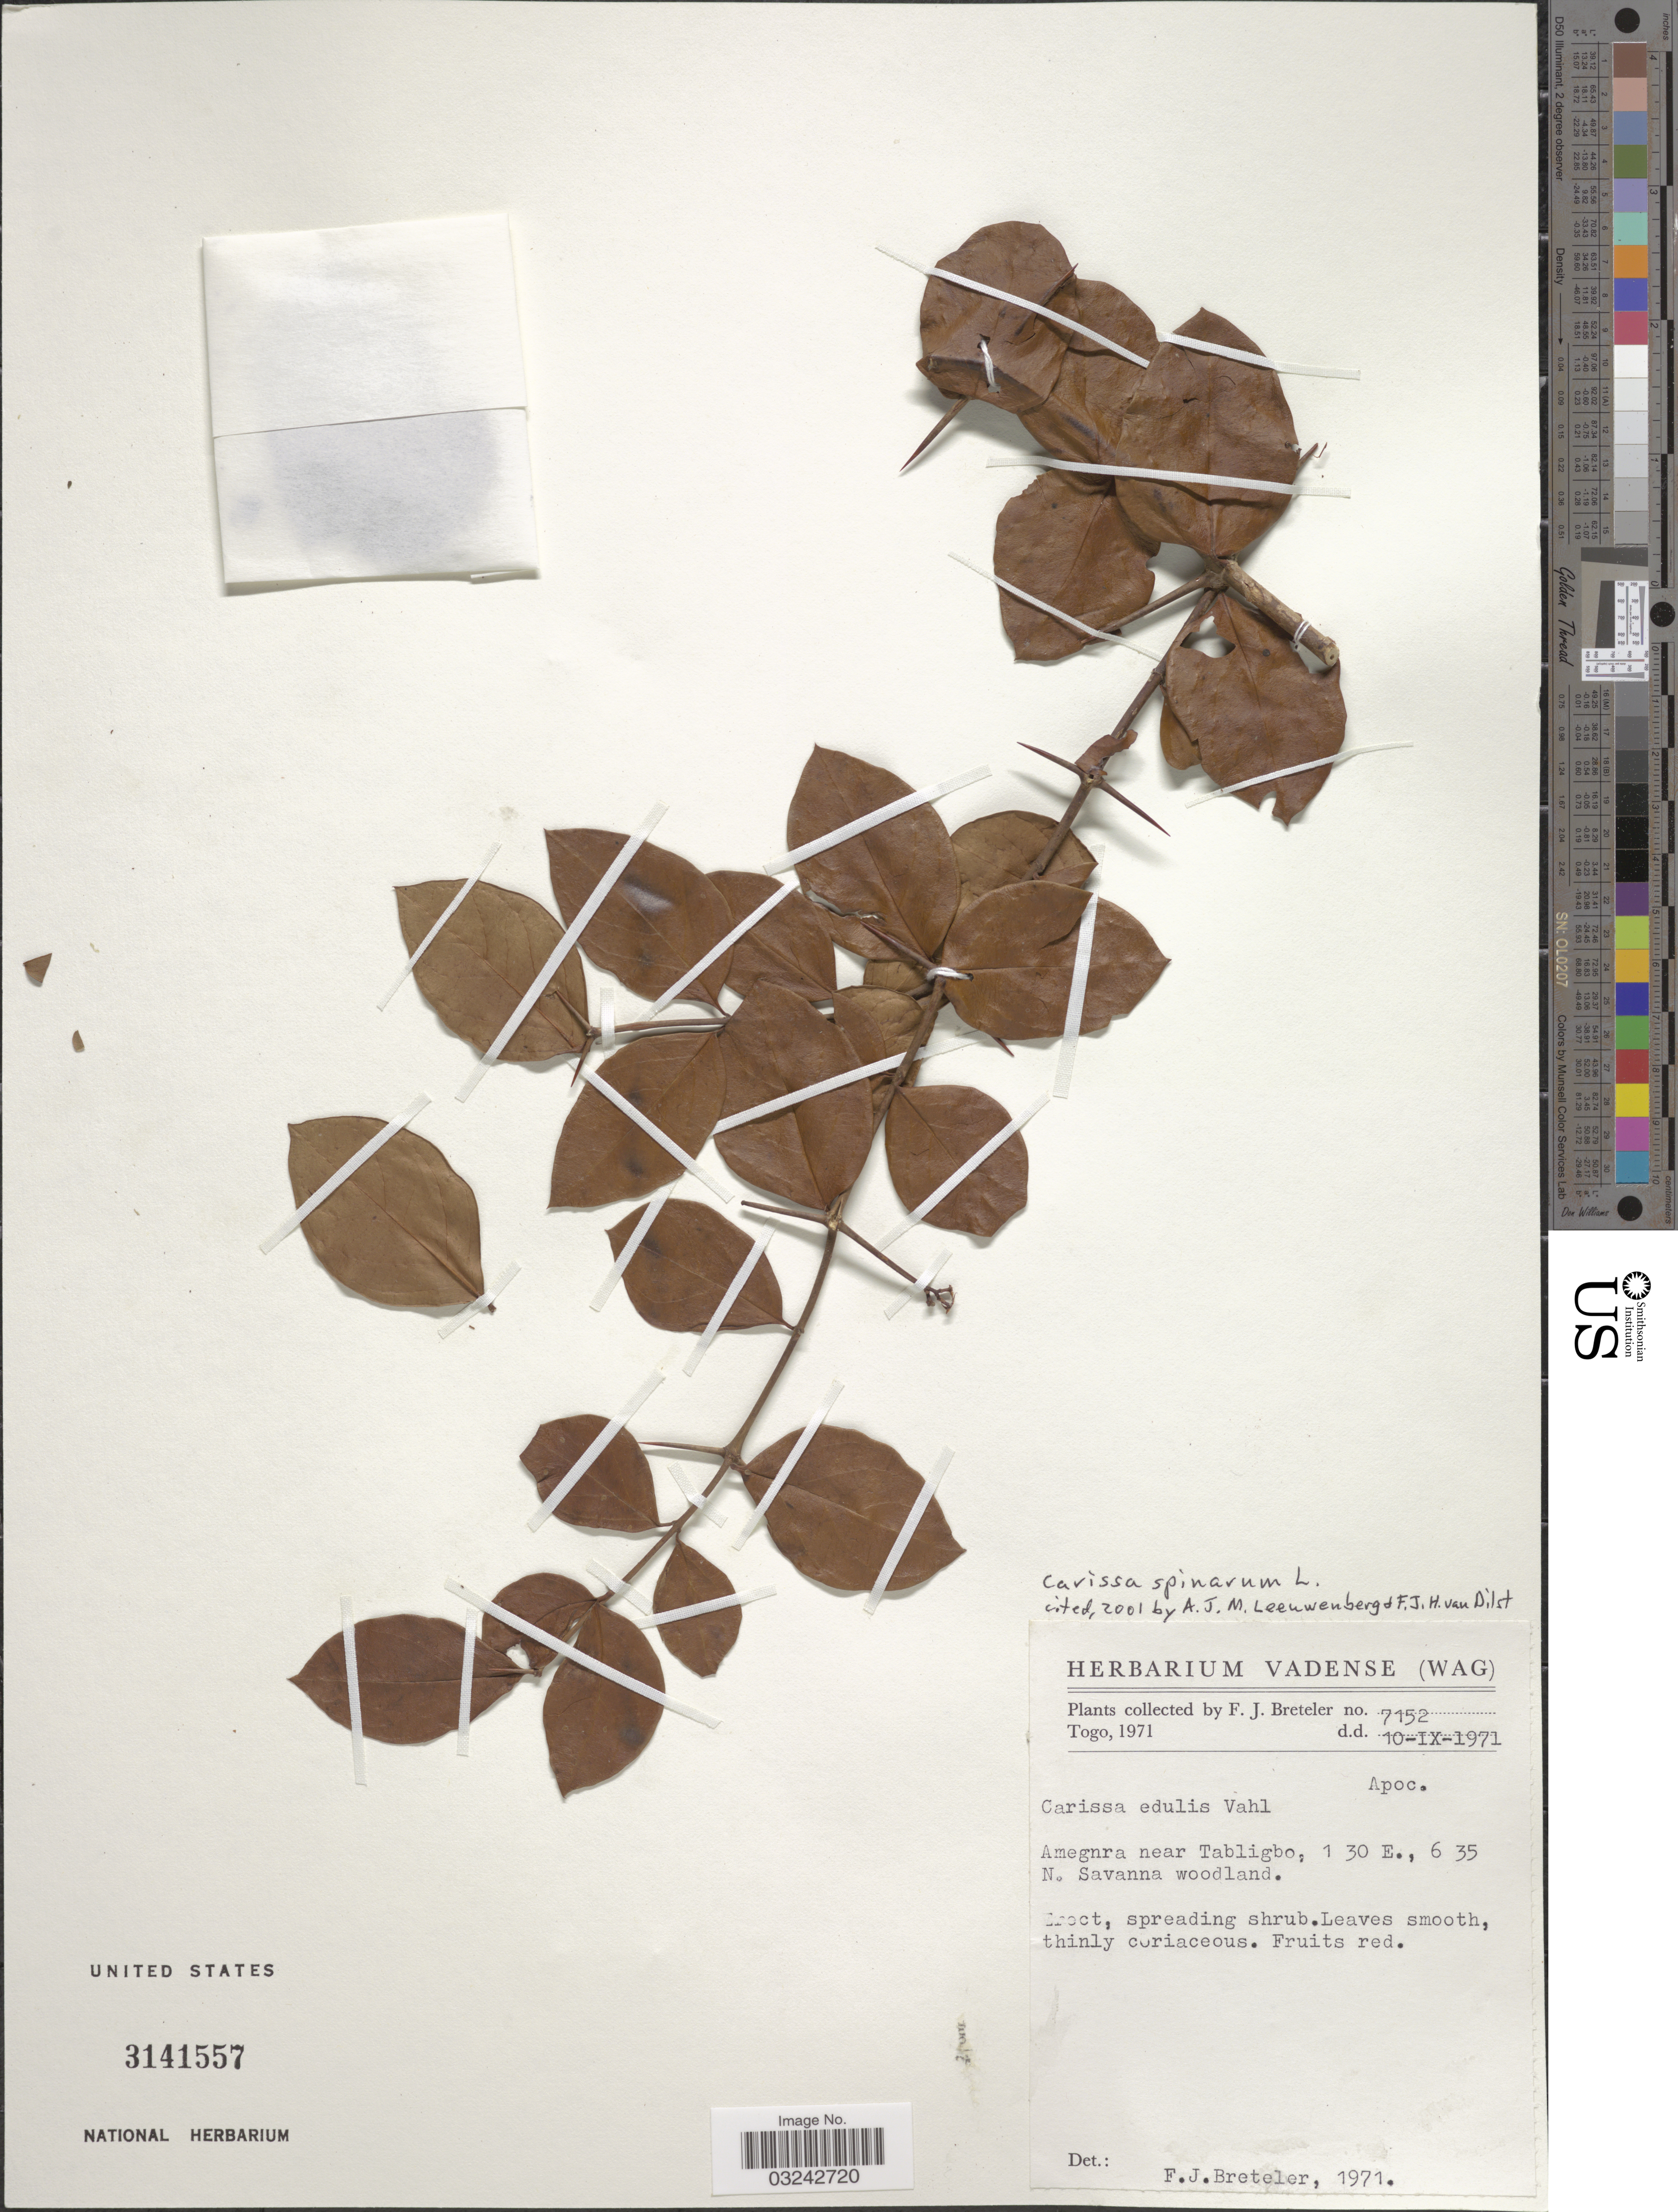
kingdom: Plantae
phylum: Tracheophyta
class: Magnoliopsida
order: Gentianales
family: Apocynaceae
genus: Carissa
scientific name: Carissa spinarum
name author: L.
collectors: F. J. Breteler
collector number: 7152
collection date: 1971-09-10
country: Togo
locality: Amegnra near Tabligbo. N. Savanna woodland.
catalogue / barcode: US 3141557